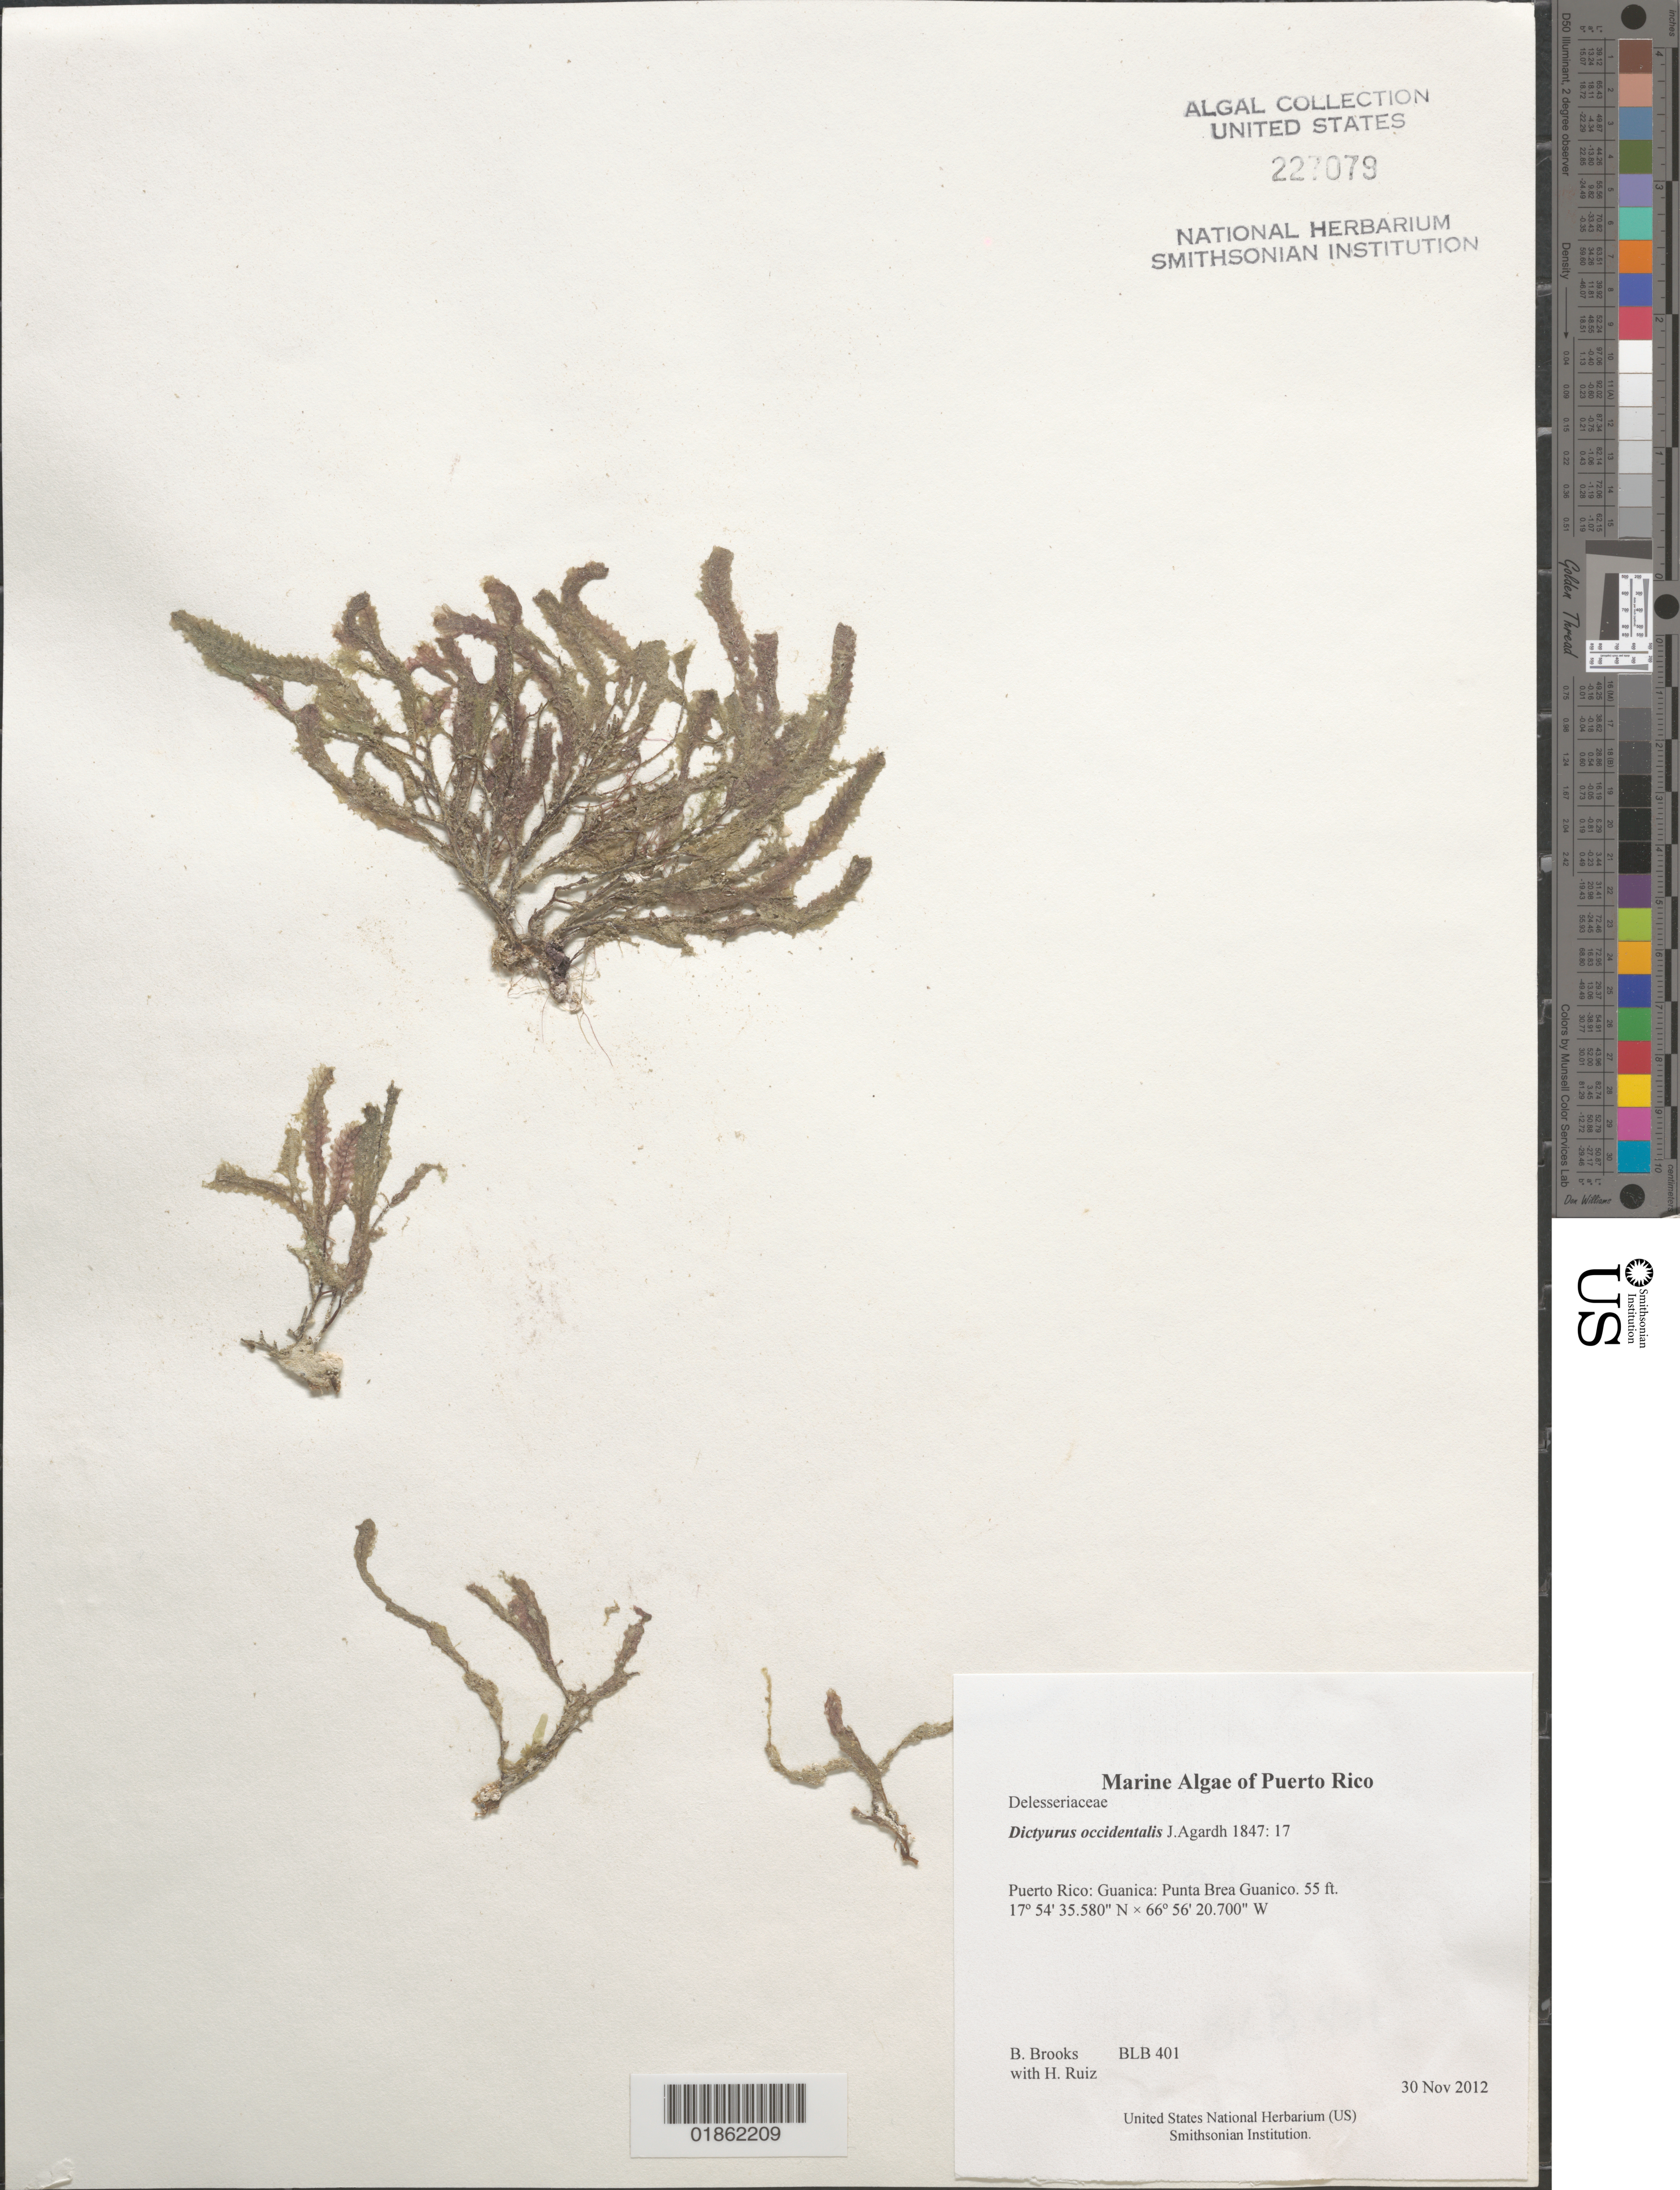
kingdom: Plantae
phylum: Rhodophyta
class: Florideophyceae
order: Ceramiales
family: Dasyaceae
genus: Dictyurus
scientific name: Dictyurus sp.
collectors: B. Brooks & H. Ruiz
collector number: BLB 401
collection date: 2012-11-30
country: Puerto Rico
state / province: Guanica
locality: Punta Brea Guanico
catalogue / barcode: US 227079